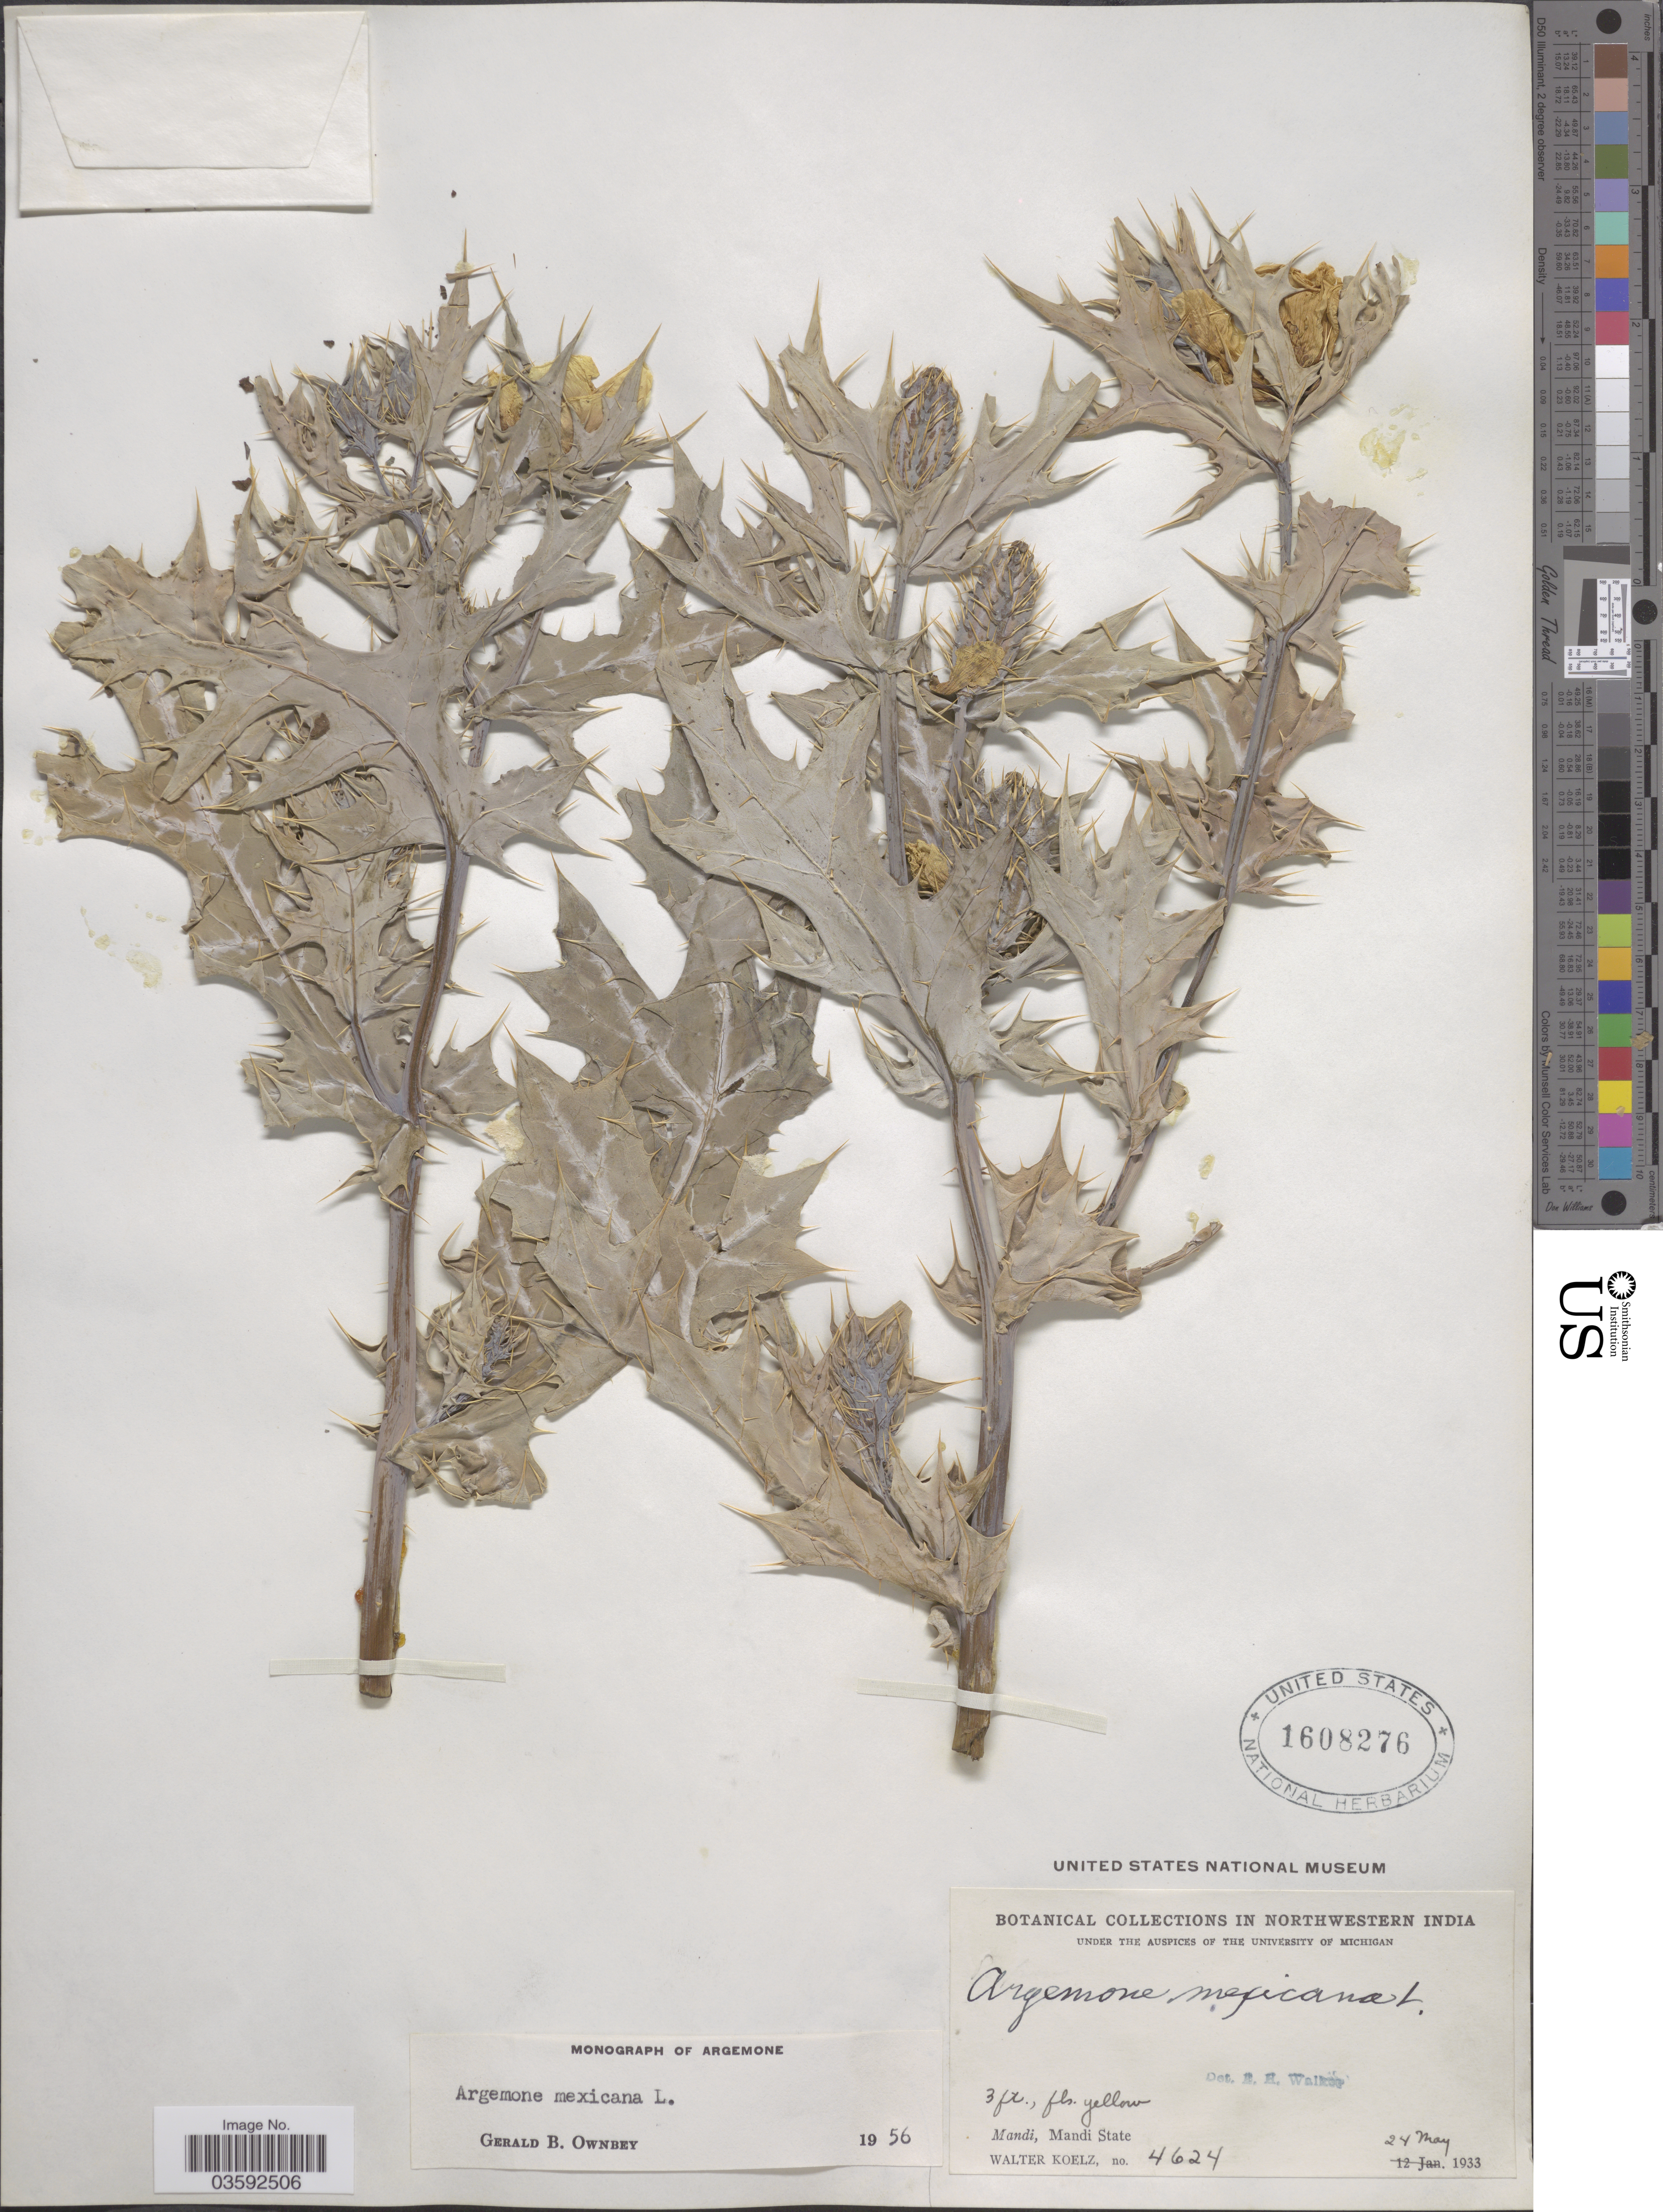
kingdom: Plantae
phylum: Tracheophyta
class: Magnoliopsida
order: Ranunculales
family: Papaveraceae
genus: Argemone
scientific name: Argemone mexicana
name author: L.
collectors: W. N. Koelz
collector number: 4624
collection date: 1933-05-24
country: India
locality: Northwestern India. Mandi, Mandi State.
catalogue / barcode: US 1608276